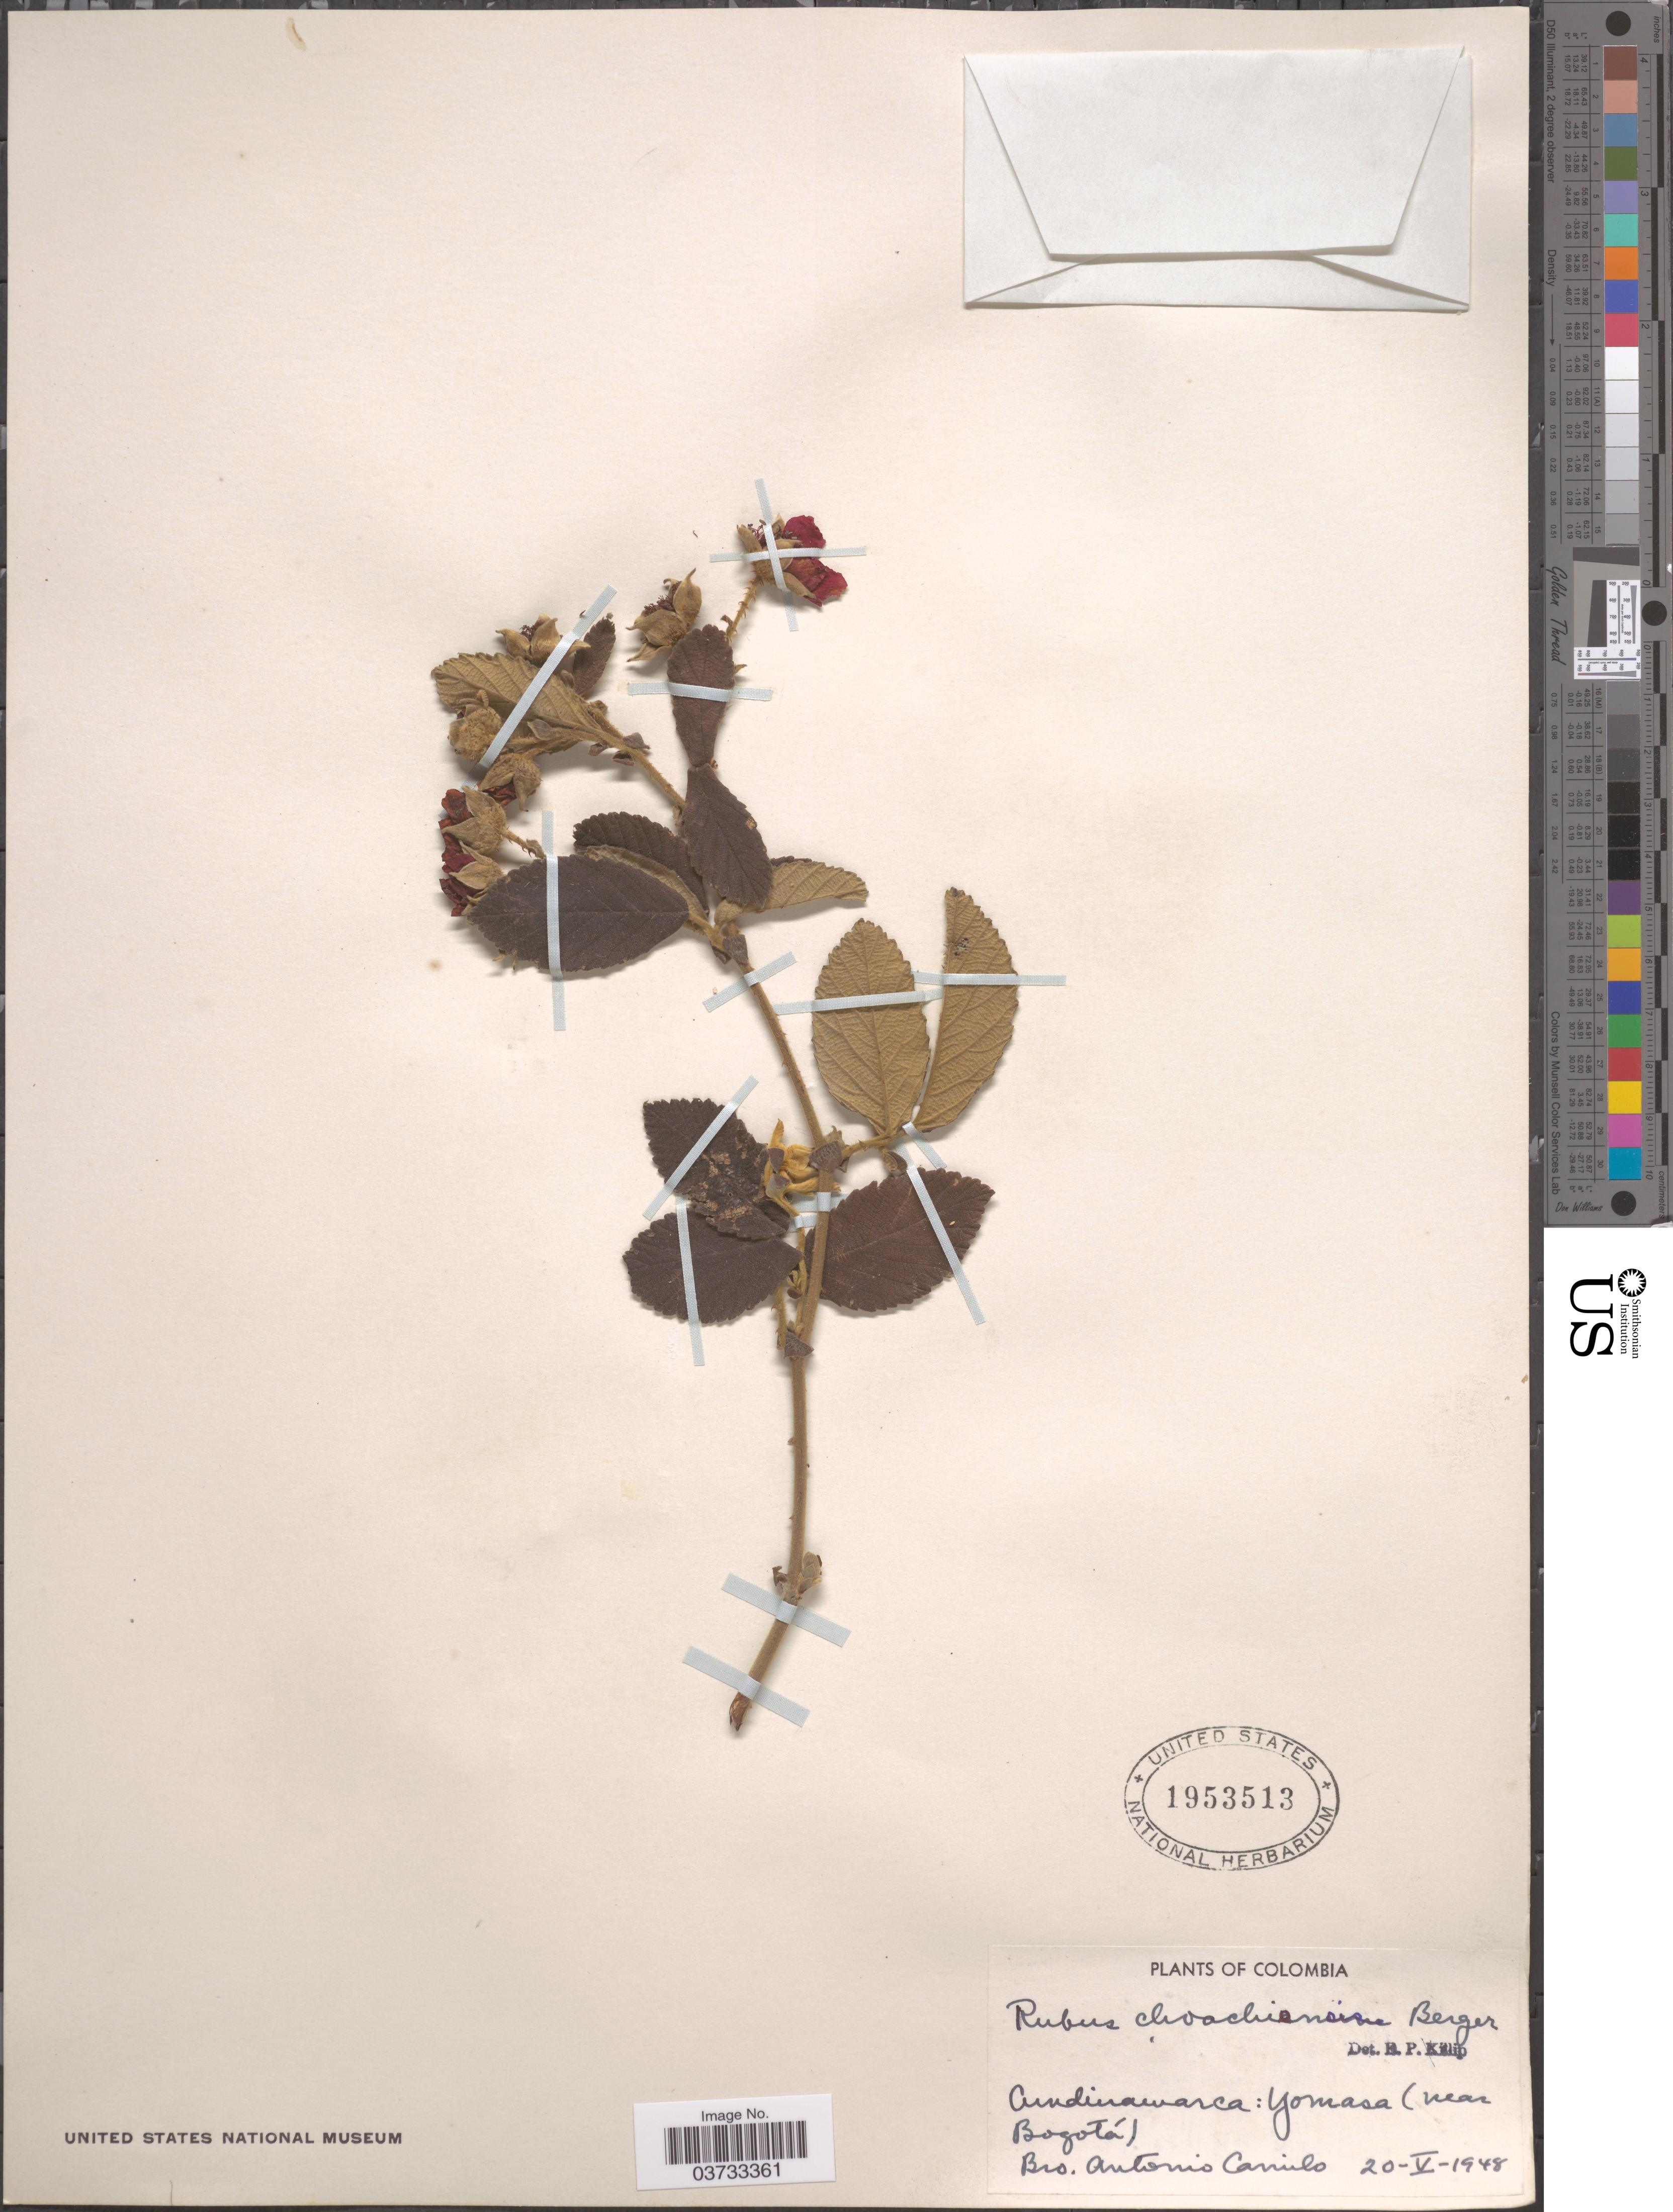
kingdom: Plantae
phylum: Tracheophyta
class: Magnoliopsida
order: Rosales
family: Rosaceae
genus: Rubus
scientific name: Rubus choachiensis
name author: A. Berger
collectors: A. Camilo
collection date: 1948-05-20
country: Colombia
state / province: Cundinamarca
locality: Yomasa (near Bogotá).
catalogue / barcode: US 1953513